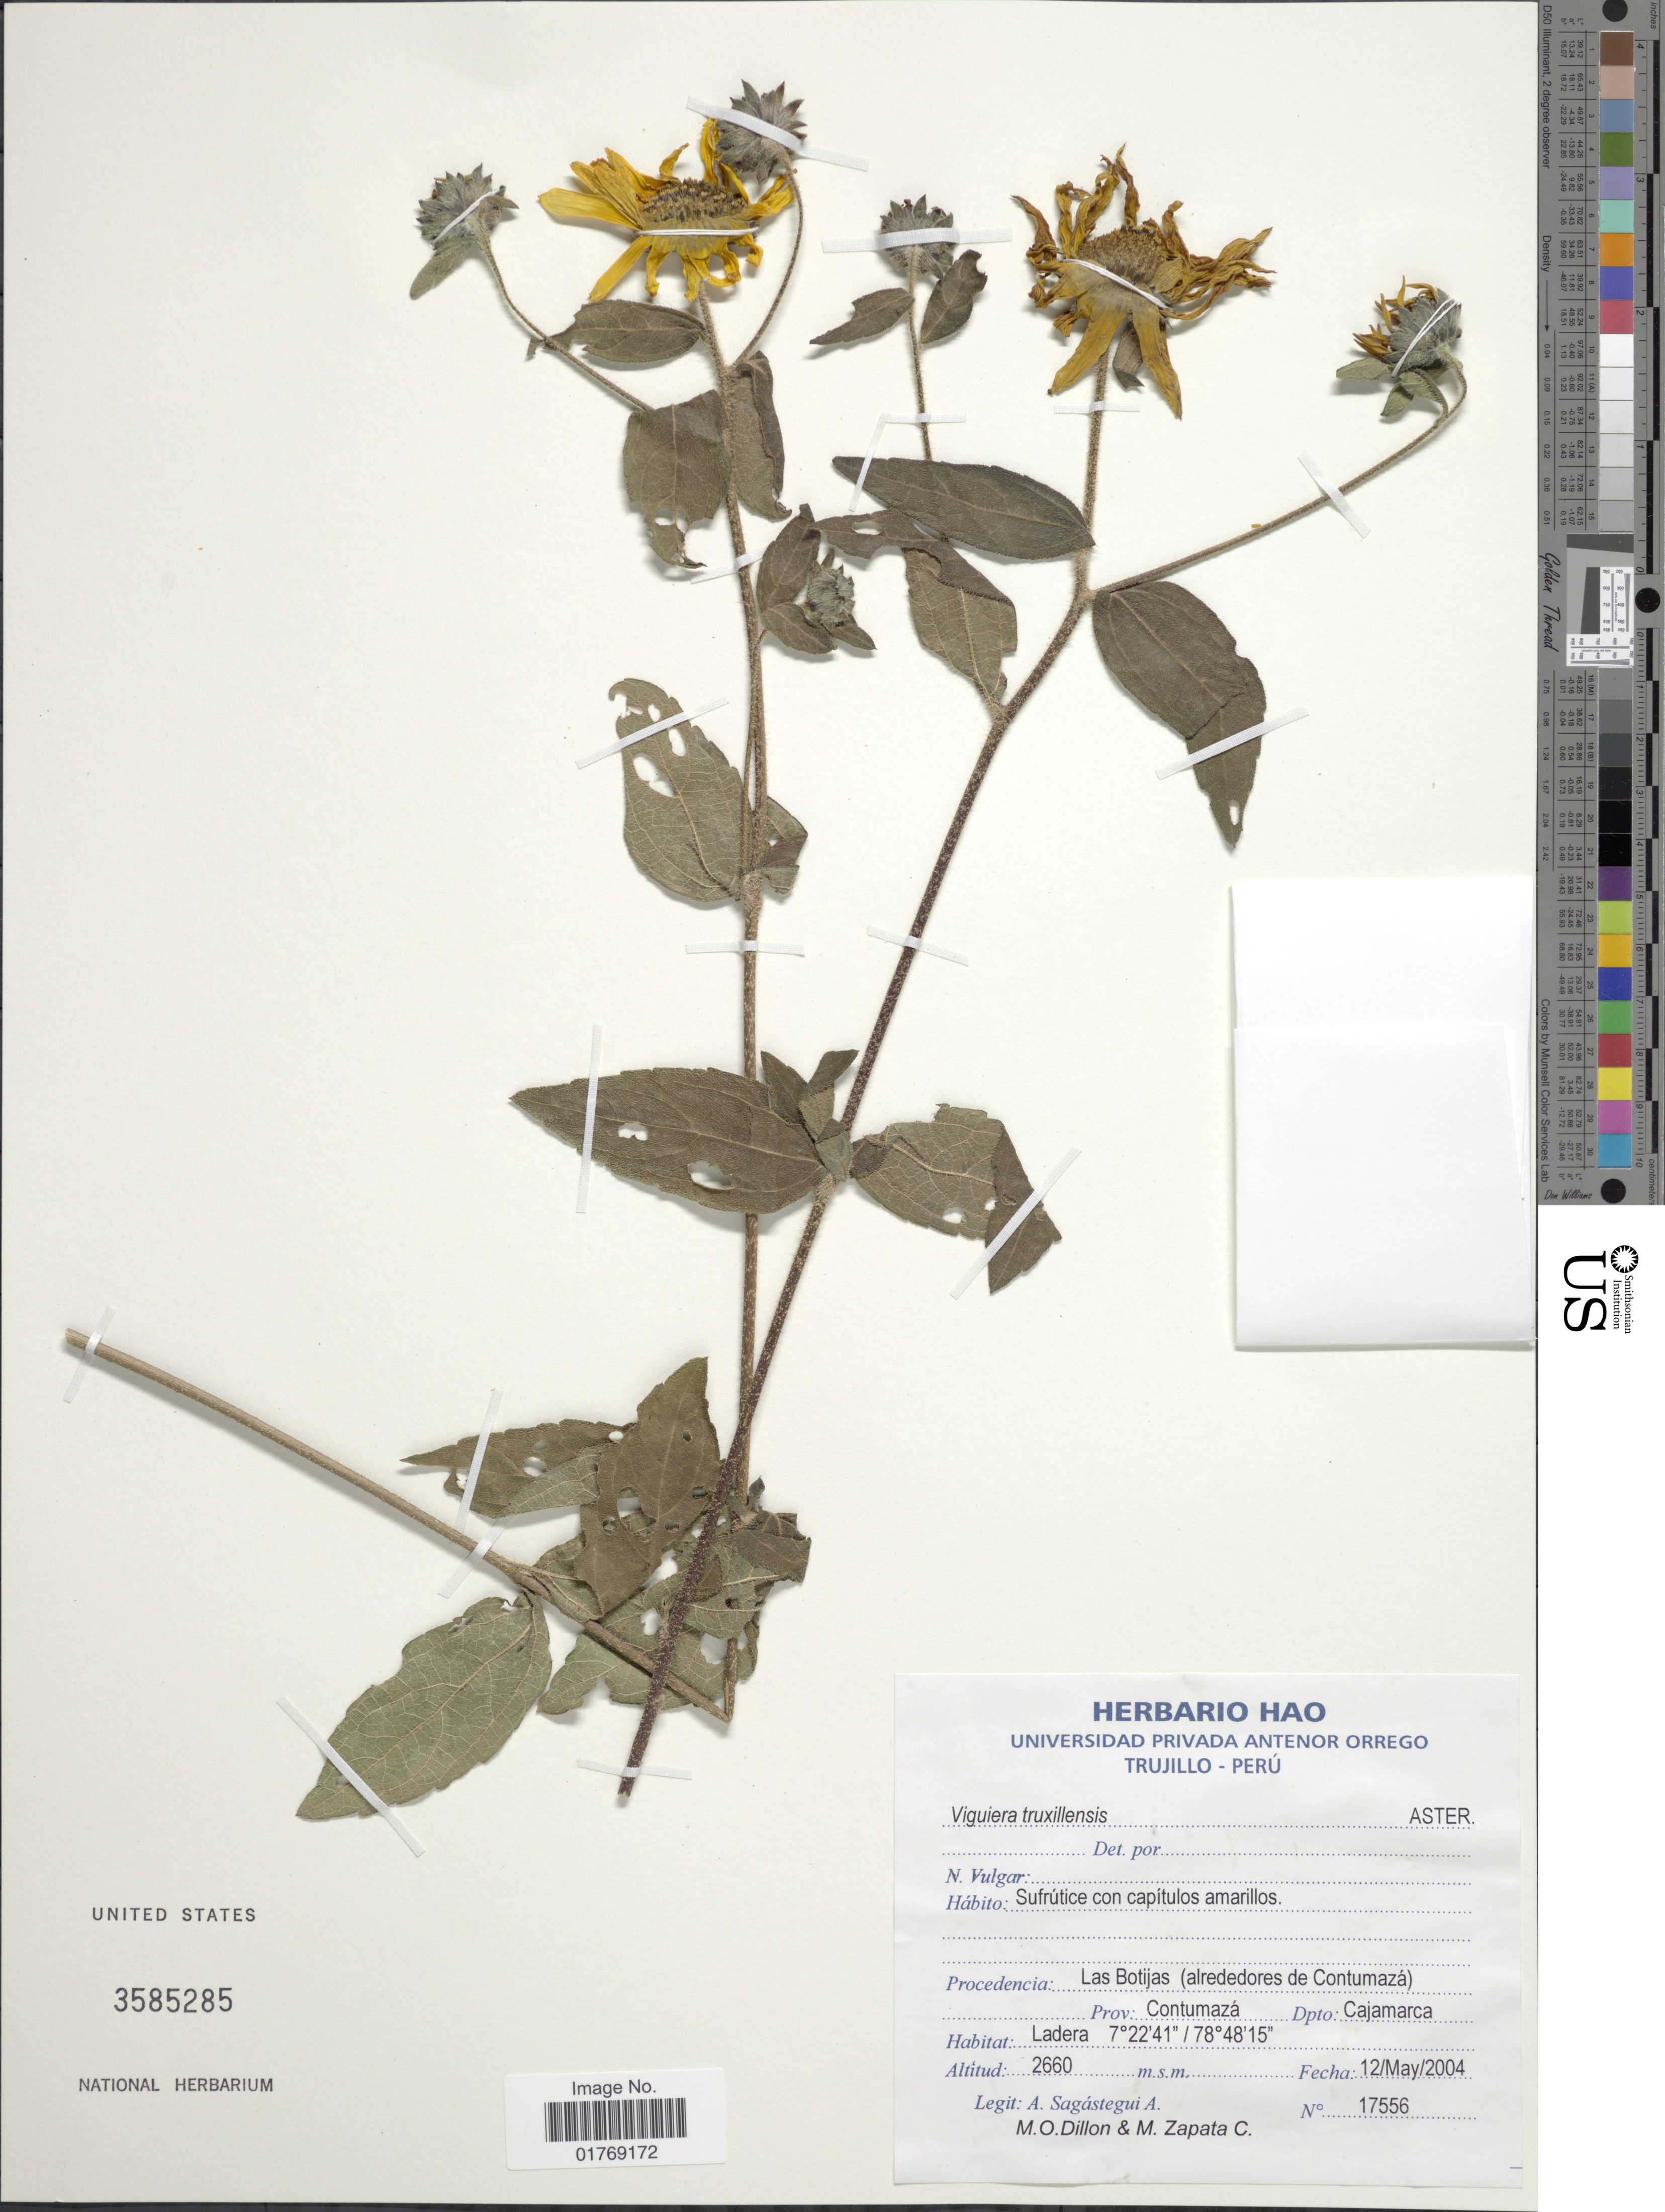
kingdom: Plantae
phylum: Tracheophyta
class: Magnoliopsida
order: Asterales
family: Asteraceae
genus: Viguiera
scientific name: Viguiera truxillensis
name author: (Kunth) Blake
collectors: A. Sagástegui A., M. O. Dillon & M. Zapata Cruz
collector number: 17556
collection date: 2004-05-12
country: Peru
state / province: Cajamarca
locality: Las Botijas (alrededores de Contumazá). Prov.: Contumazá. Dpto.: Cajamarca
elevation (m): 2660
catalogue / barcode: US 3585285